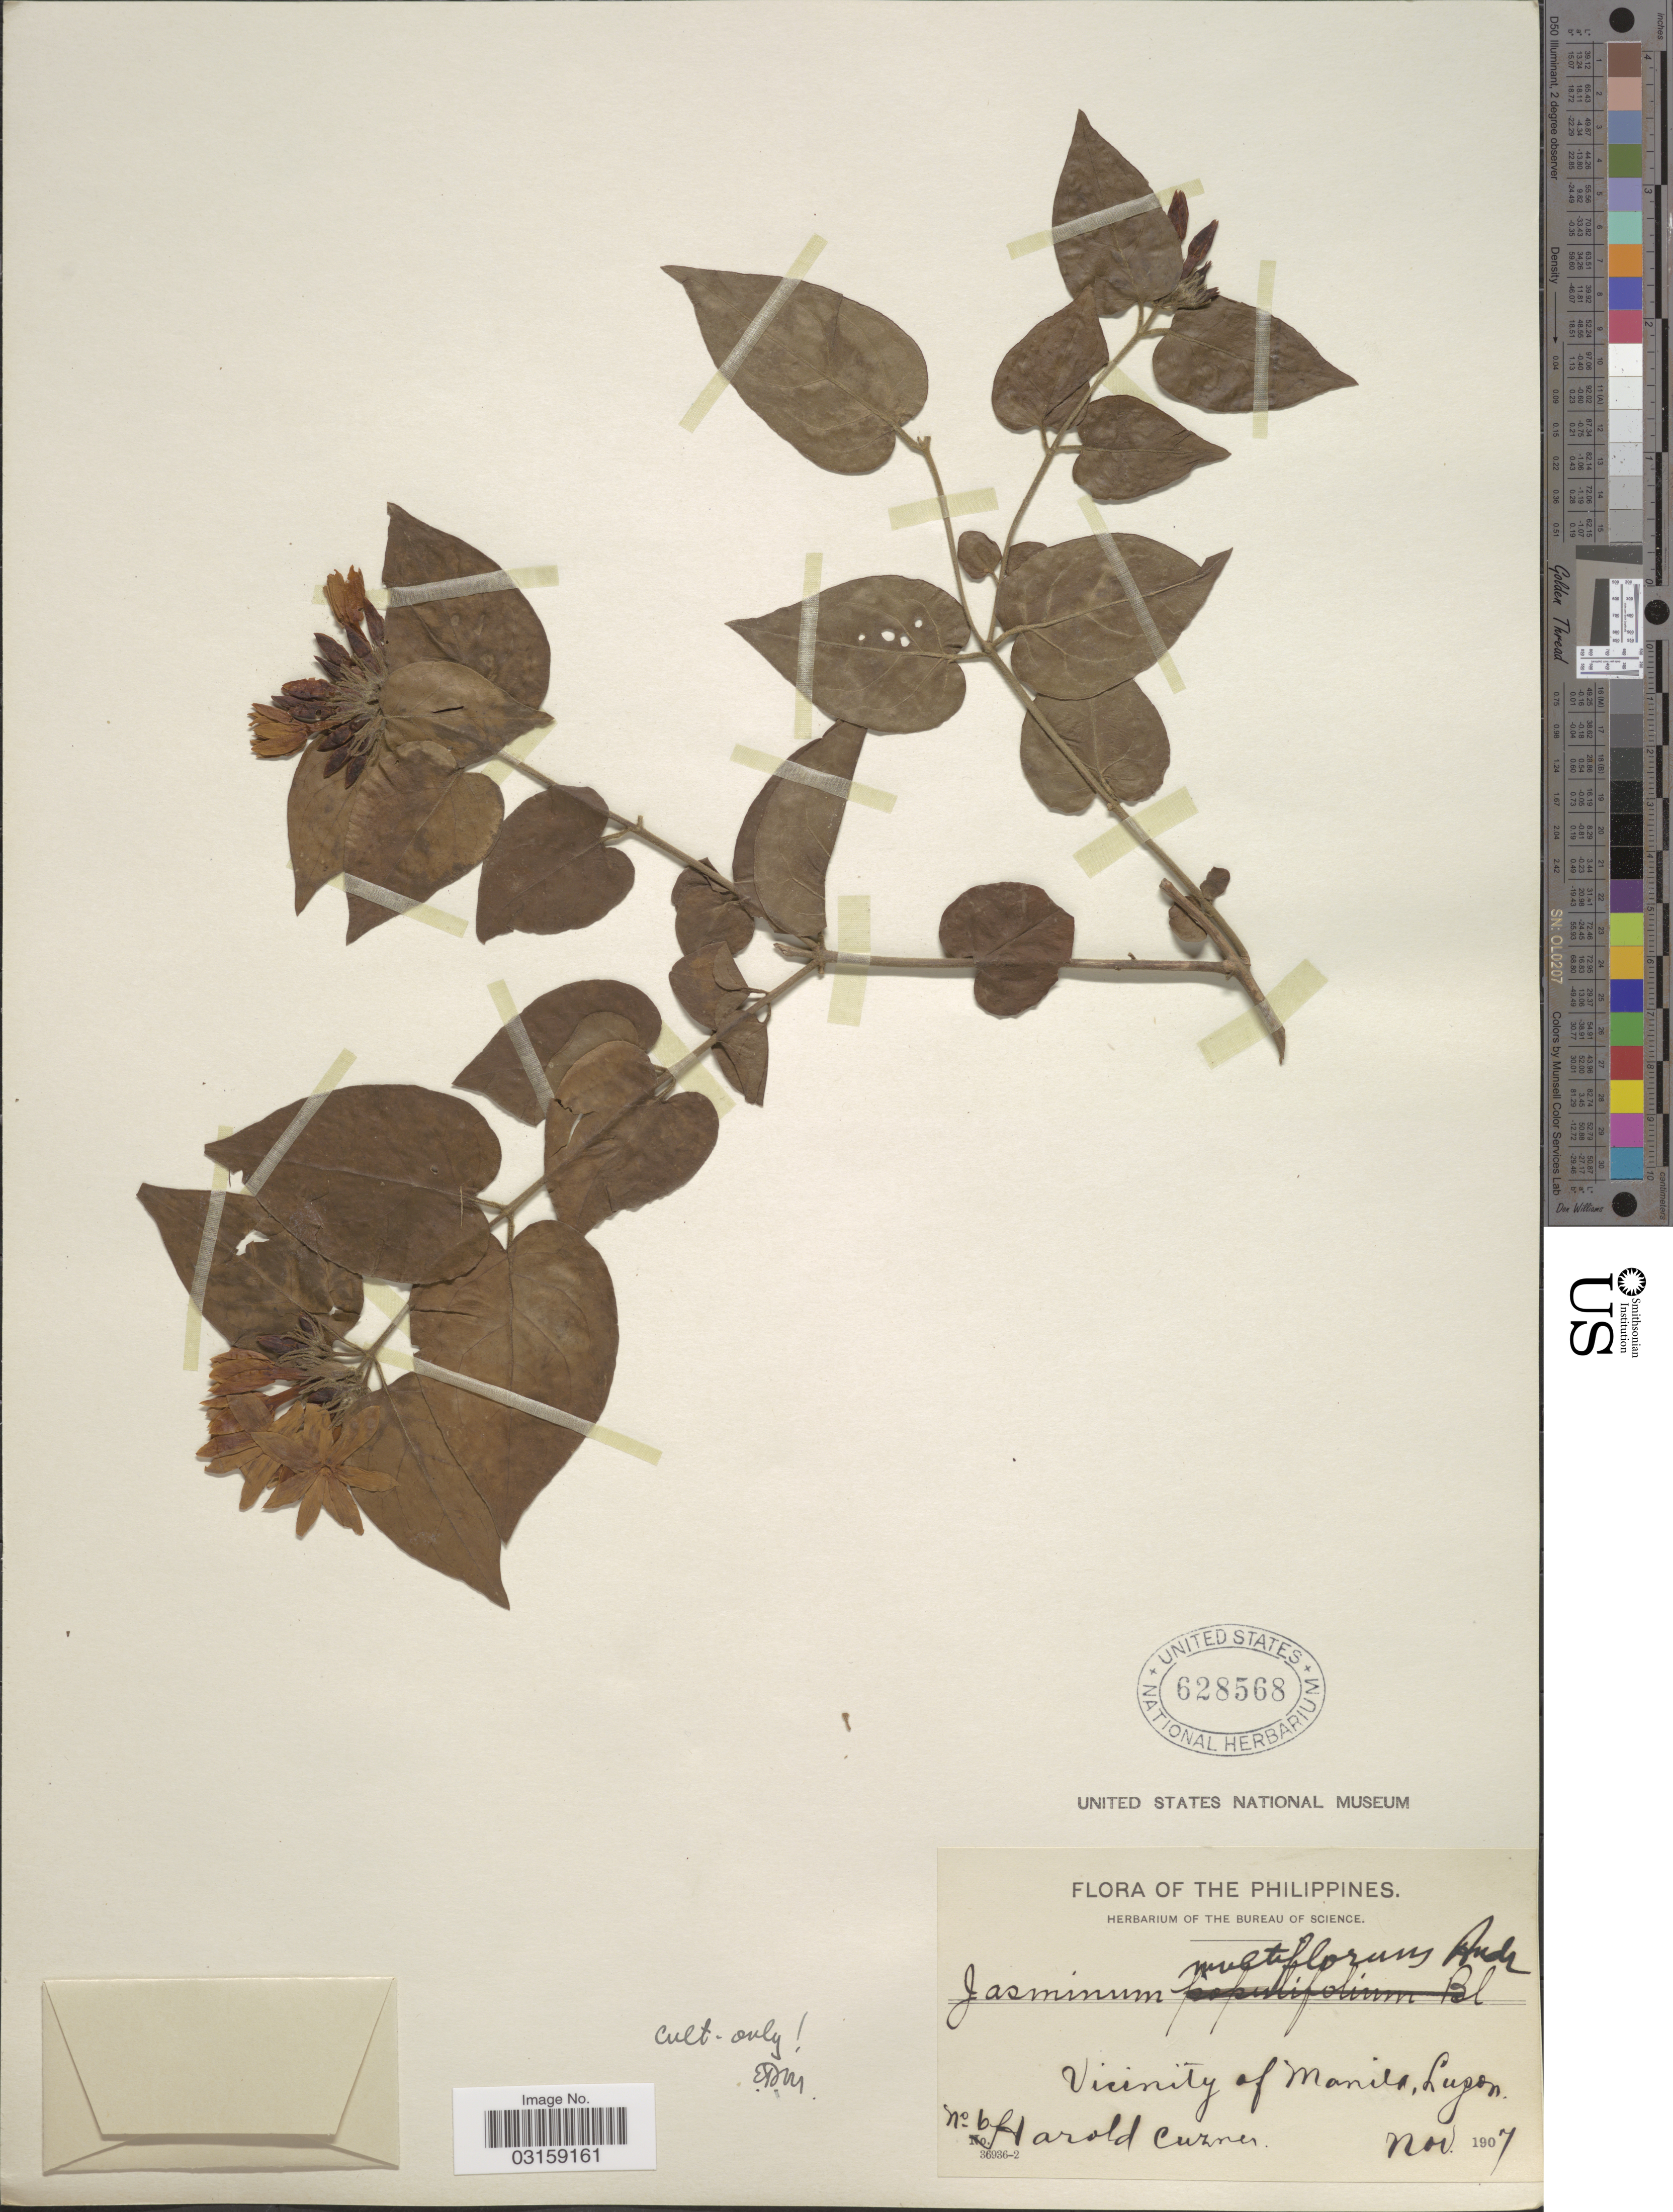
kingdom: Plantae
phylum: Tracheophyta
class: Magnoliopsida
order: Lamiales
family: Oleaceae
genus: Jasminum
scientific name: Jasminum multiflorum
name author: (Burm. f.) Andrews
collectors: H. Cuzner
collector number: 6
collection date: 1907-11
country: Philippines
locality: Vicinity of Manila, Luzon.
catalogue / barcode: US 628568